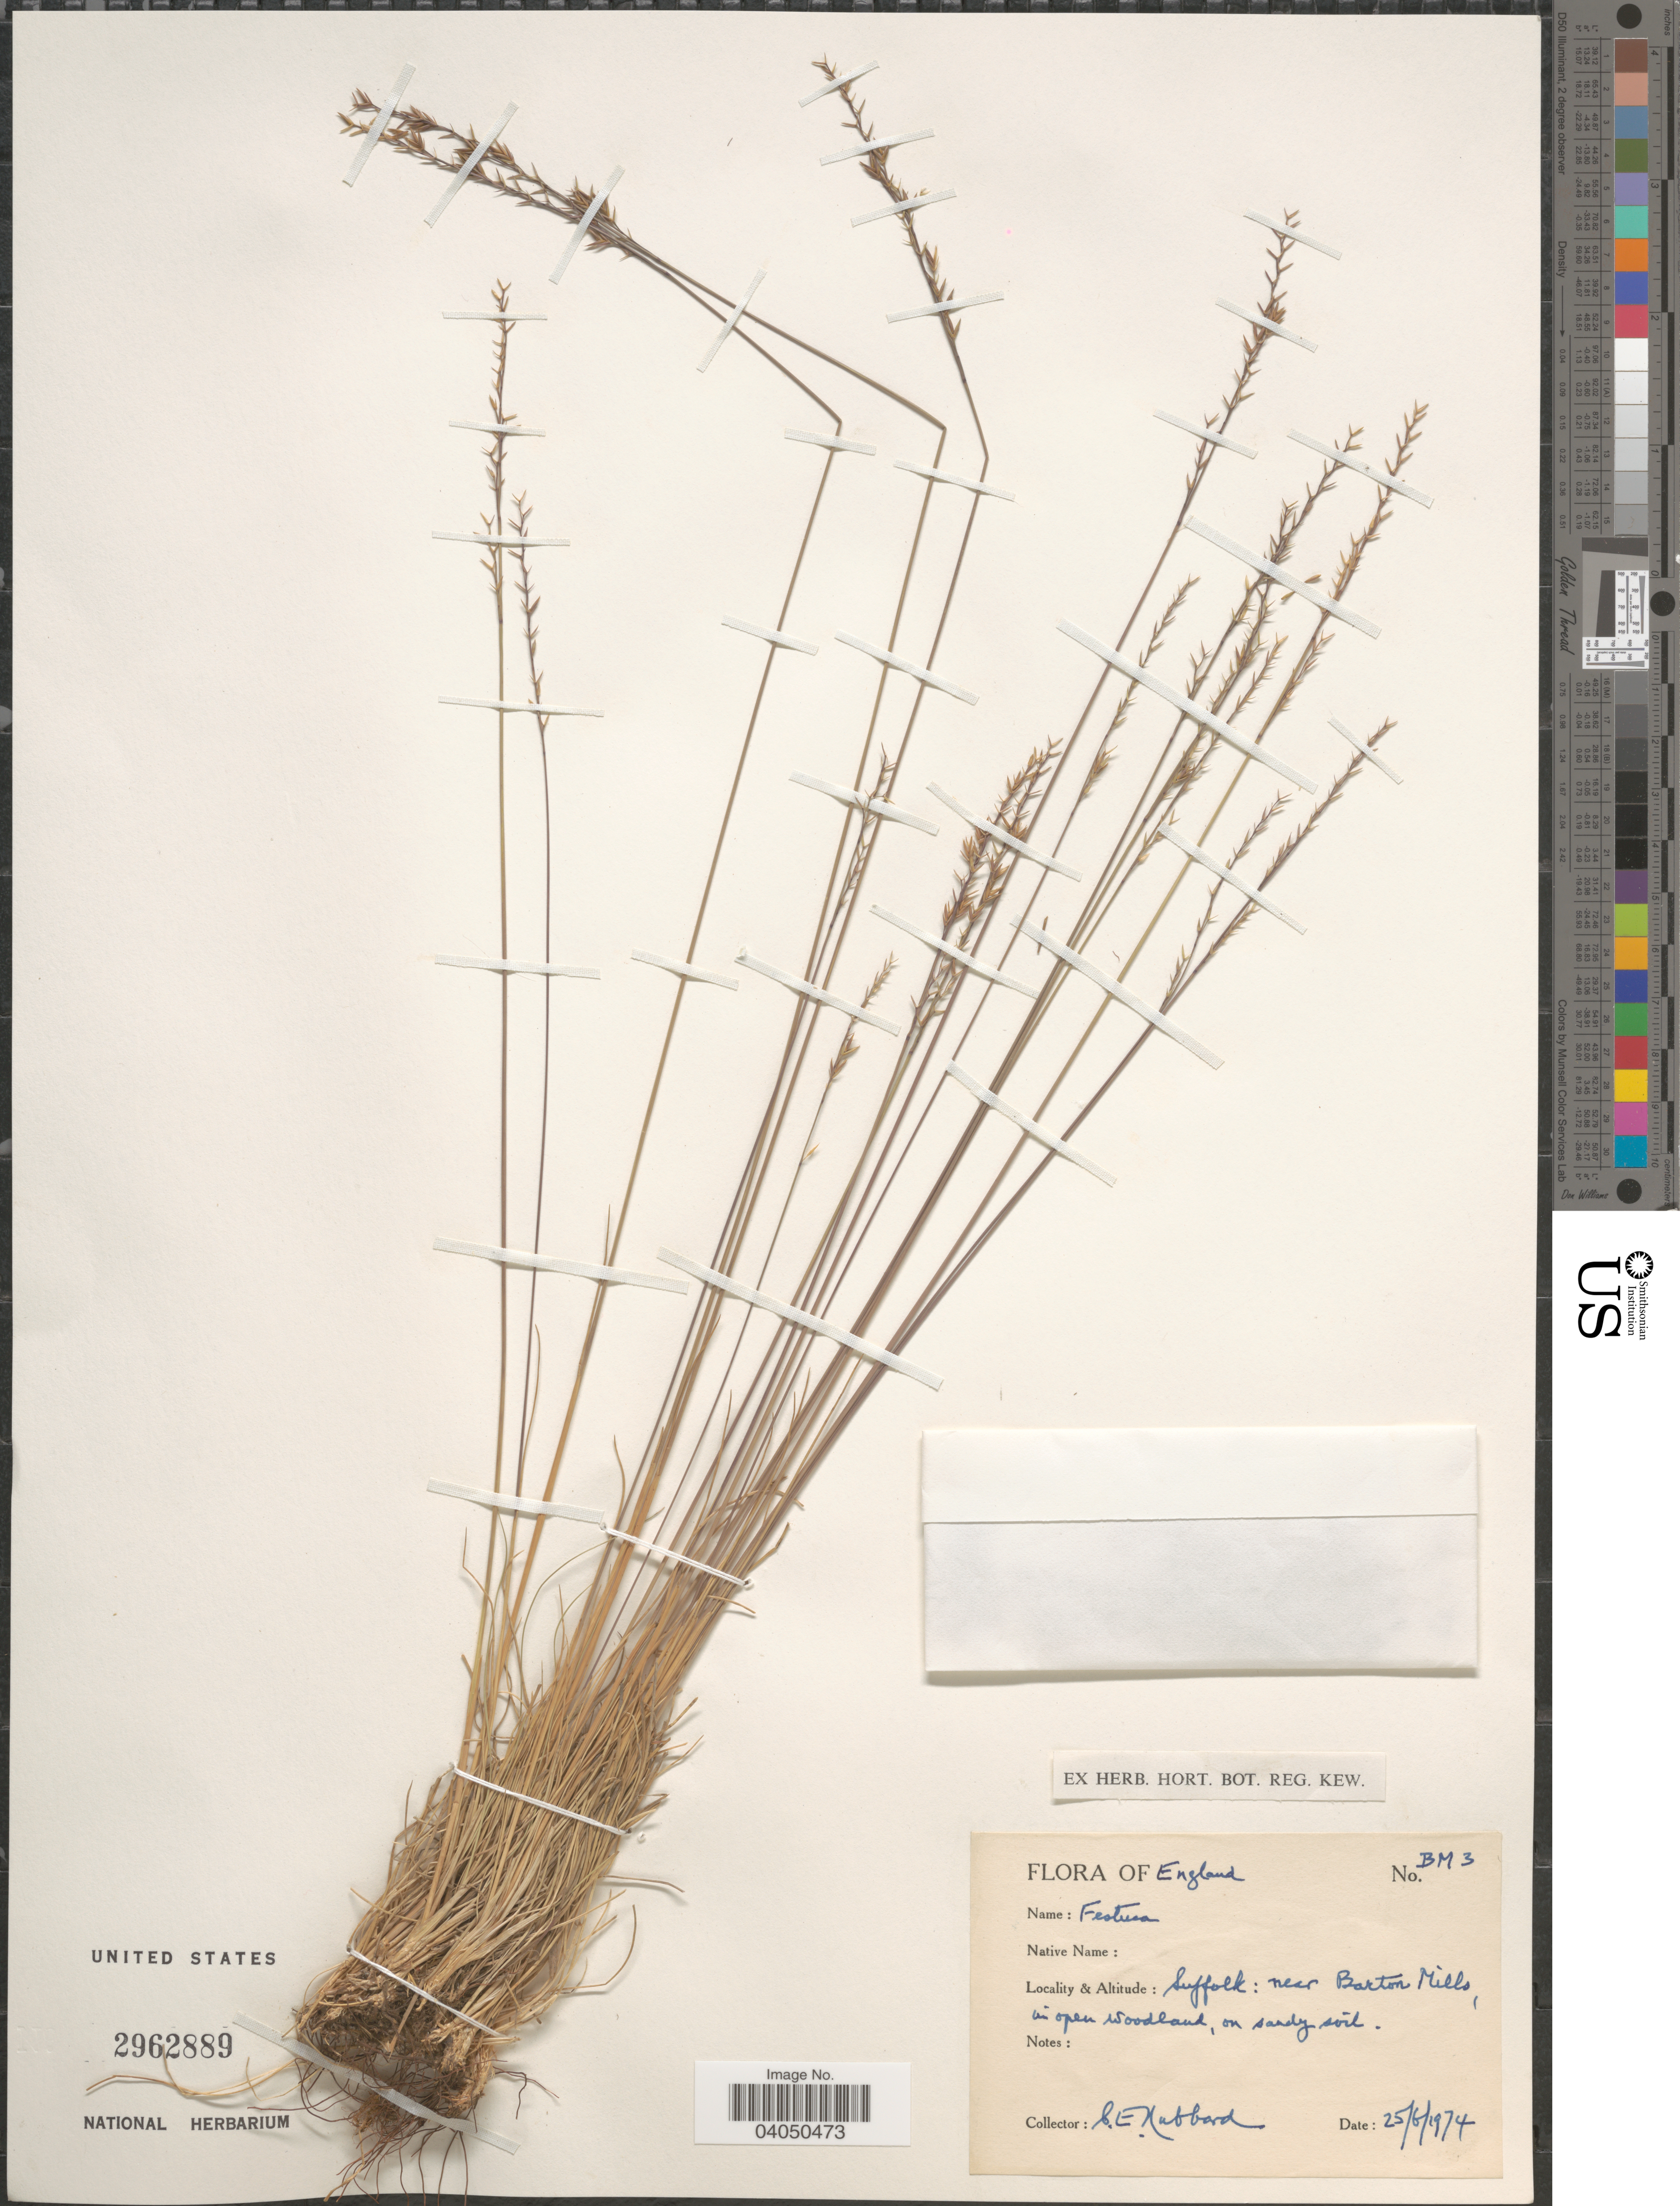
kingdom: Plantae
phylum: Tracheophyta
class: Liliopsida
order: Poales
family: Poaceae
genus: Festuca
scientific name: Festuca sp.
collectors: C. E. Hubbard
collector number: BM 3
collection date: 1974-06-25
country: United Kingdom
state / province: England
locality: Suffolk: near Barton Mills.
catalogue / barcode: US 2962889